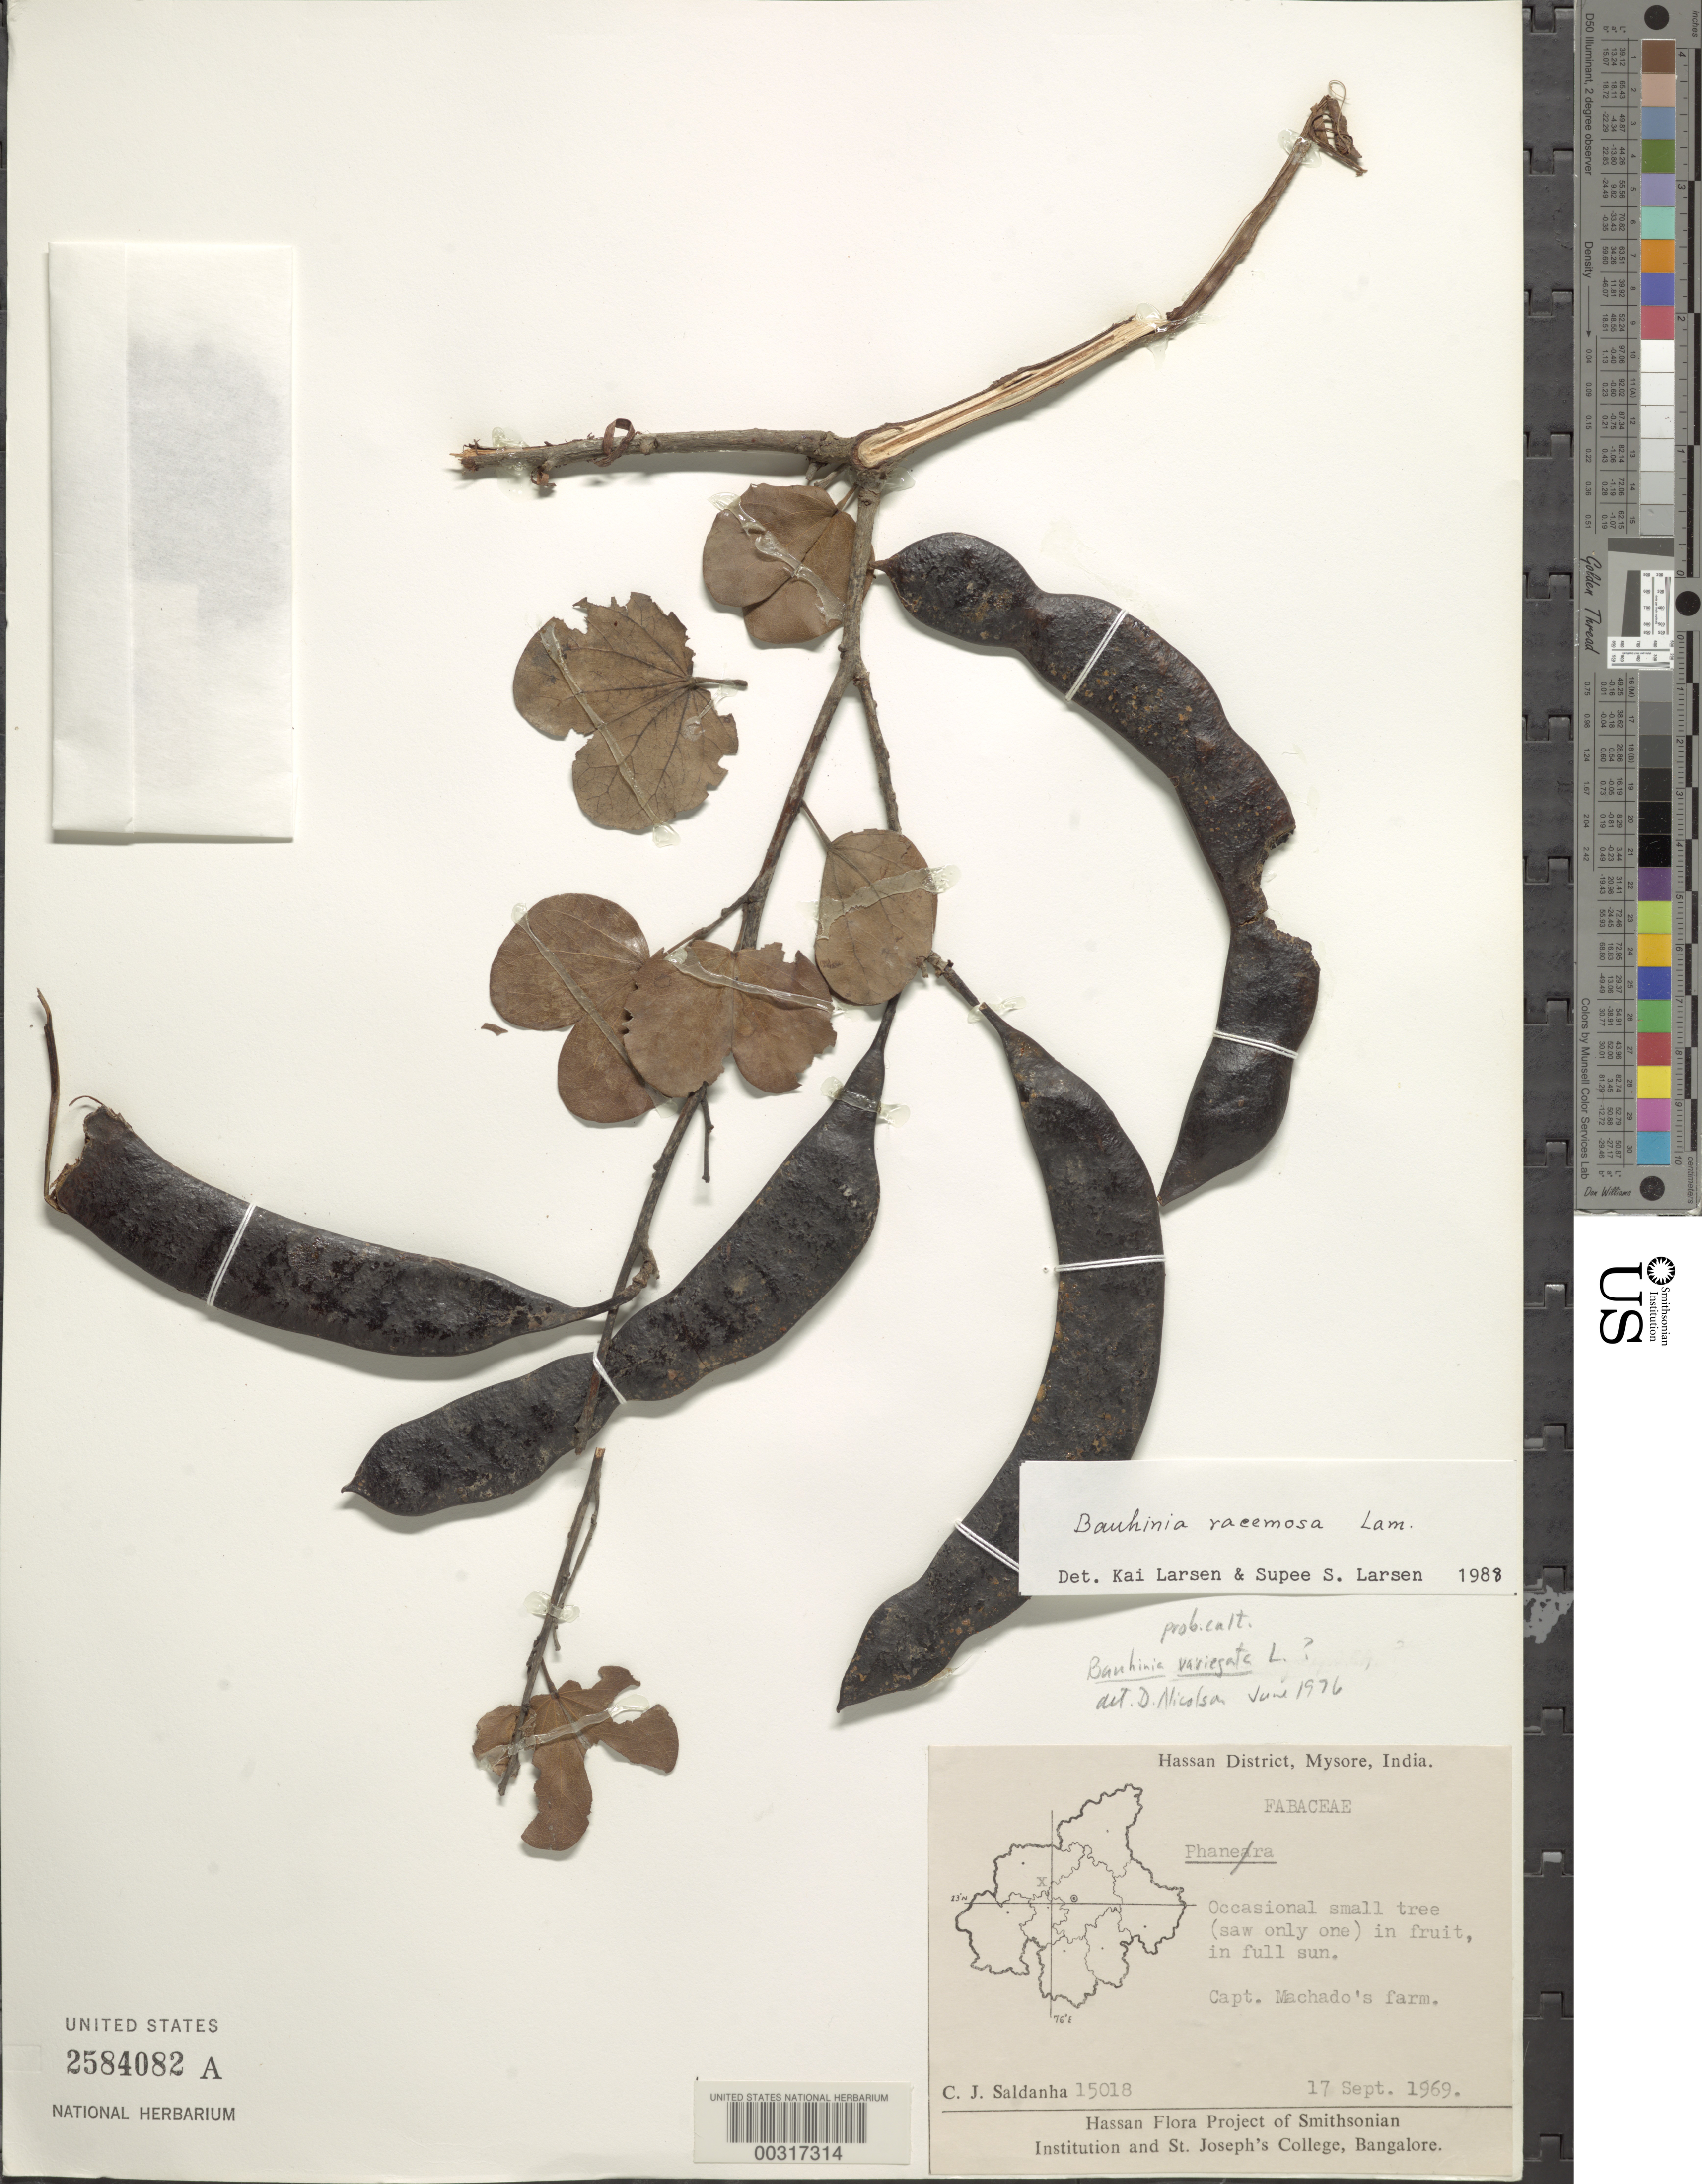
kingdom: Plantae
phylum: Tracheophyta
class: Magnoliopsida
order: Fabales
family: Fabaceae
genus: Bauhinia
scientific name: Bauhinia racemosa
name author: Lam.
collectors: C. J. Saldanha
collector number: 15018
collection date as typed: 17 Sep 1969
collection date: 1969-09-17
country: India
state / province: Karnataka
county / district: Hassan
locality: Capt. machado's farm, mysore state [mysore state = karnataka.]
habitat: In full sun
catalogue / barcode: US 2584082A